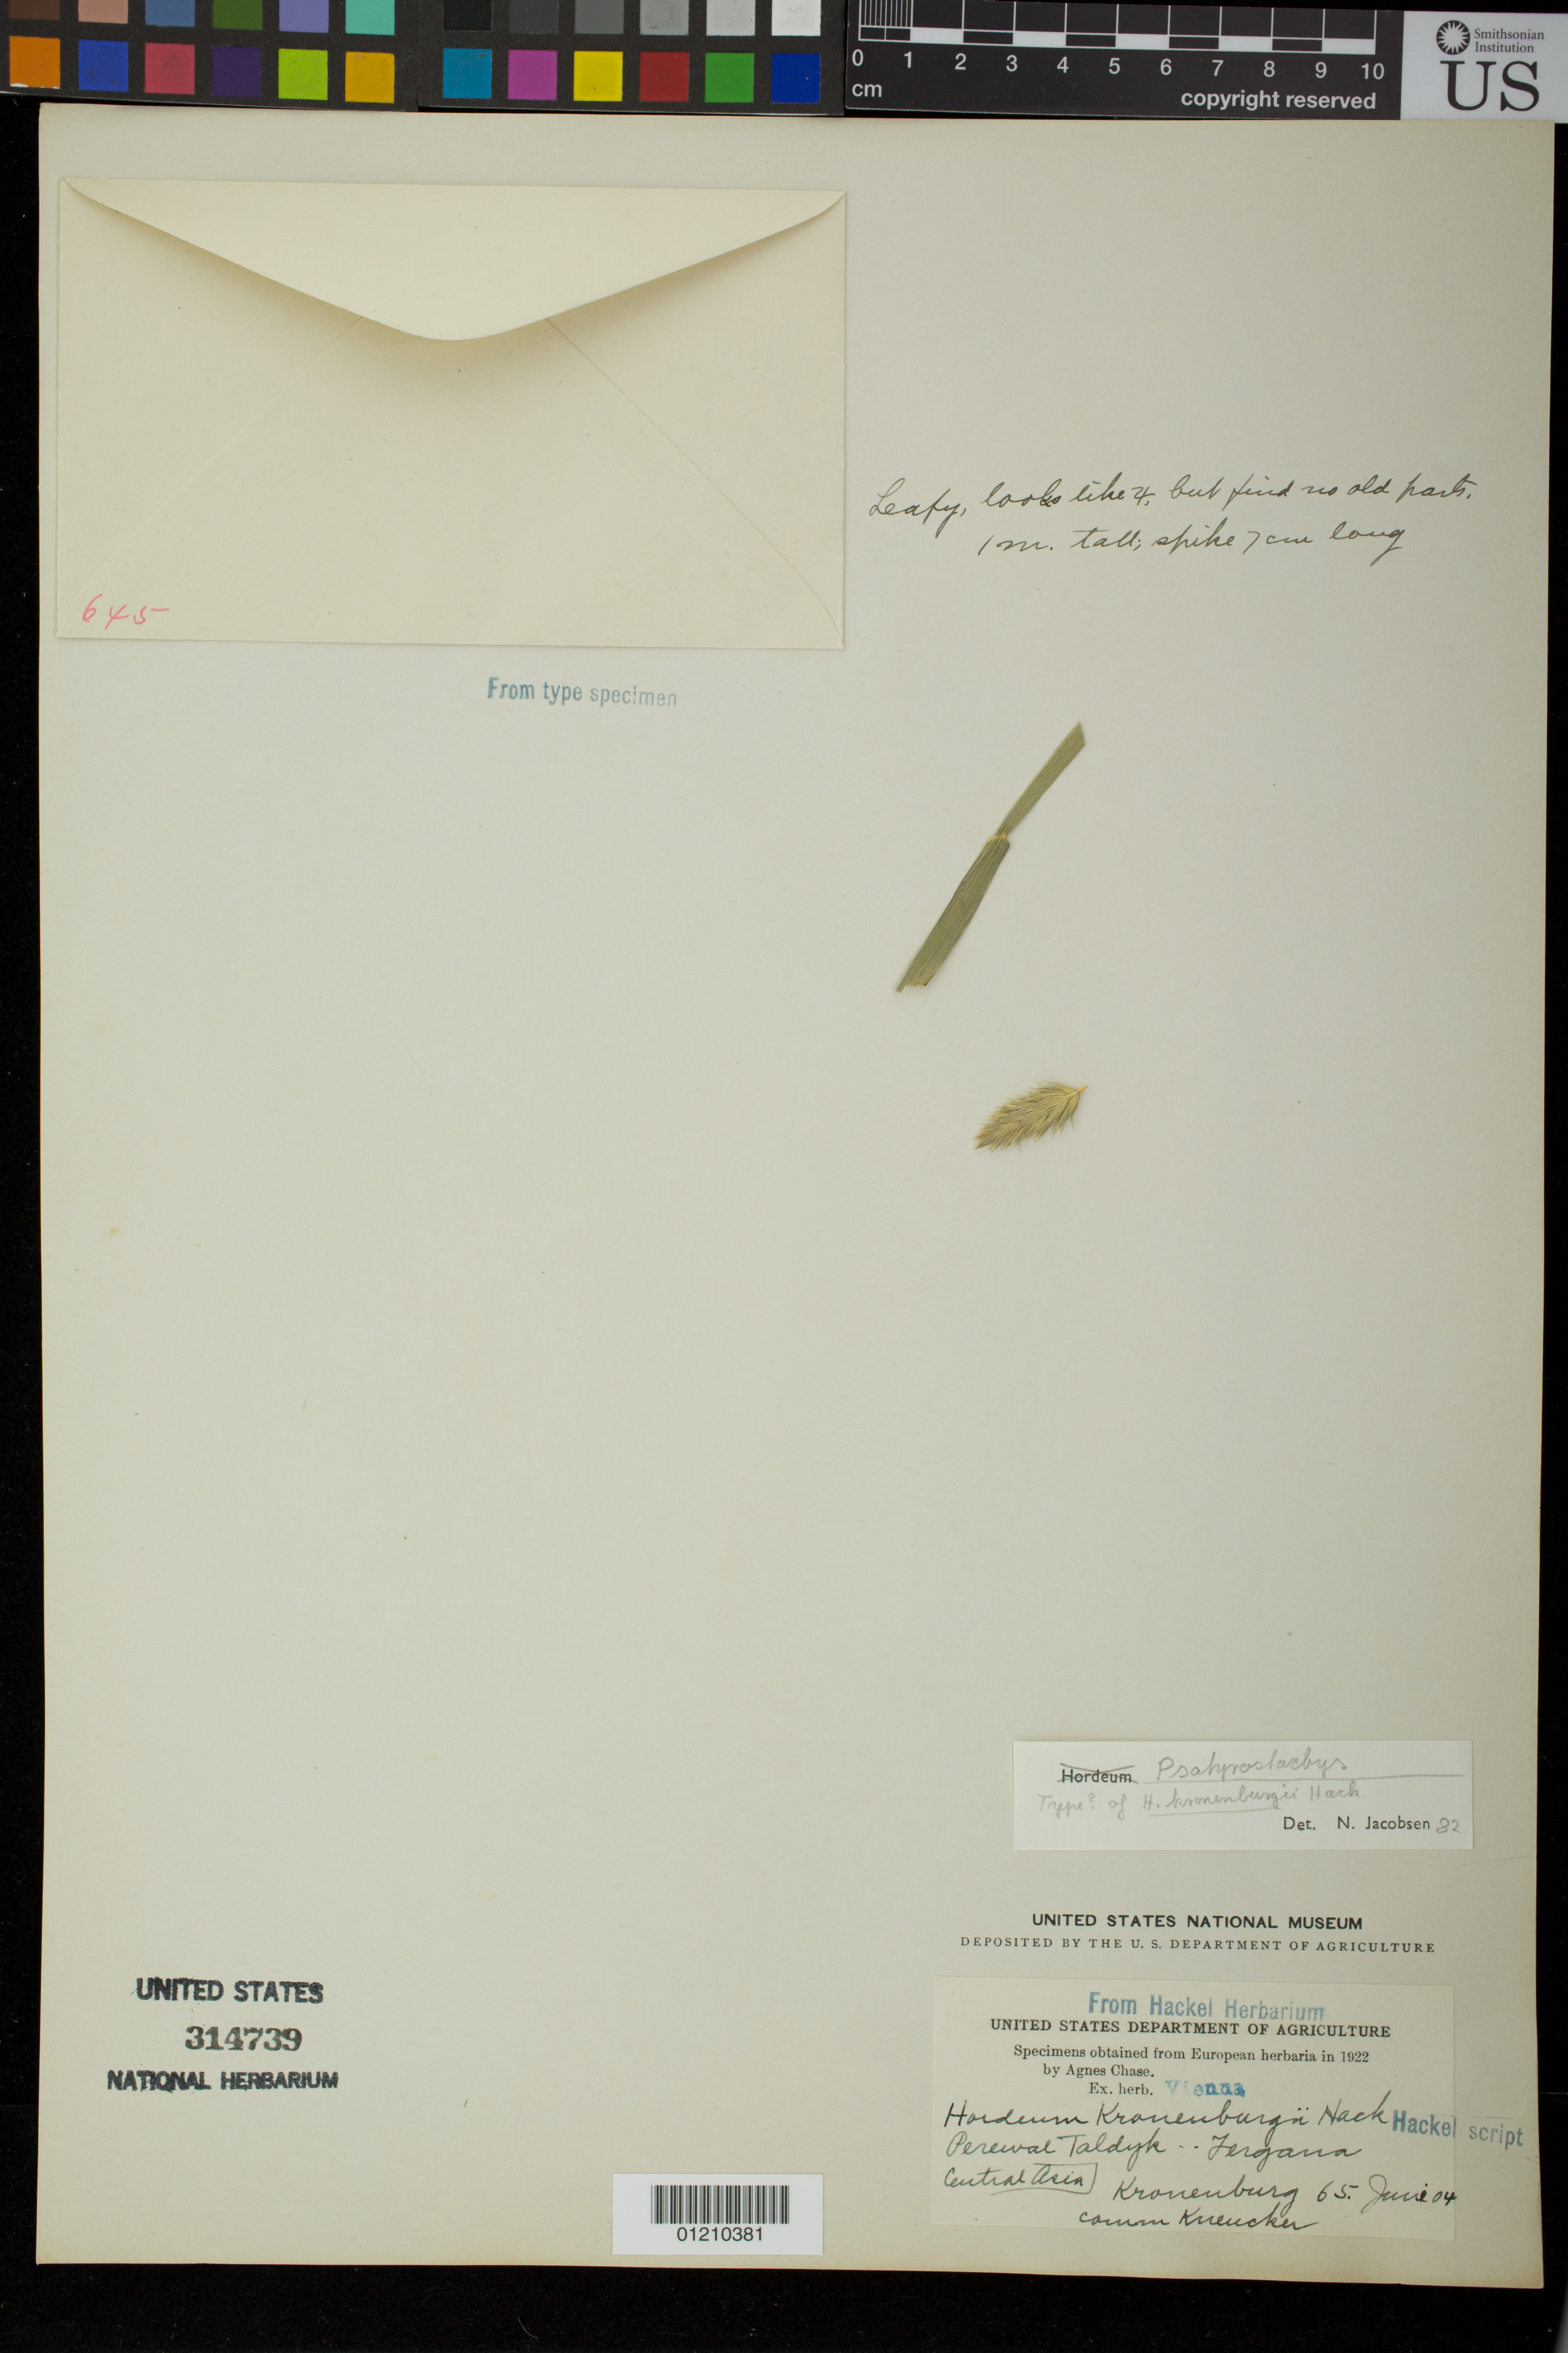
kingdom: Plantae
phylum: Tracheophyta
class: Liliopsida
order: Poales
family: Poaceae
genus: Hordeum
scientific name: Hordeum kronenburgii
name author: Hack.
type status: Type Collection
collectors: A. Kronenburg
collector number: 65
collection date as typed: Jun 1904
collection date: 1904-06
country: Uzbekistan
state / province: Farg'ona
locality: Perewal Taldyk.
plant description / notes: Fragmentary material of type specimen ex herb. Vienna.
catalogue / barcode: US 314739